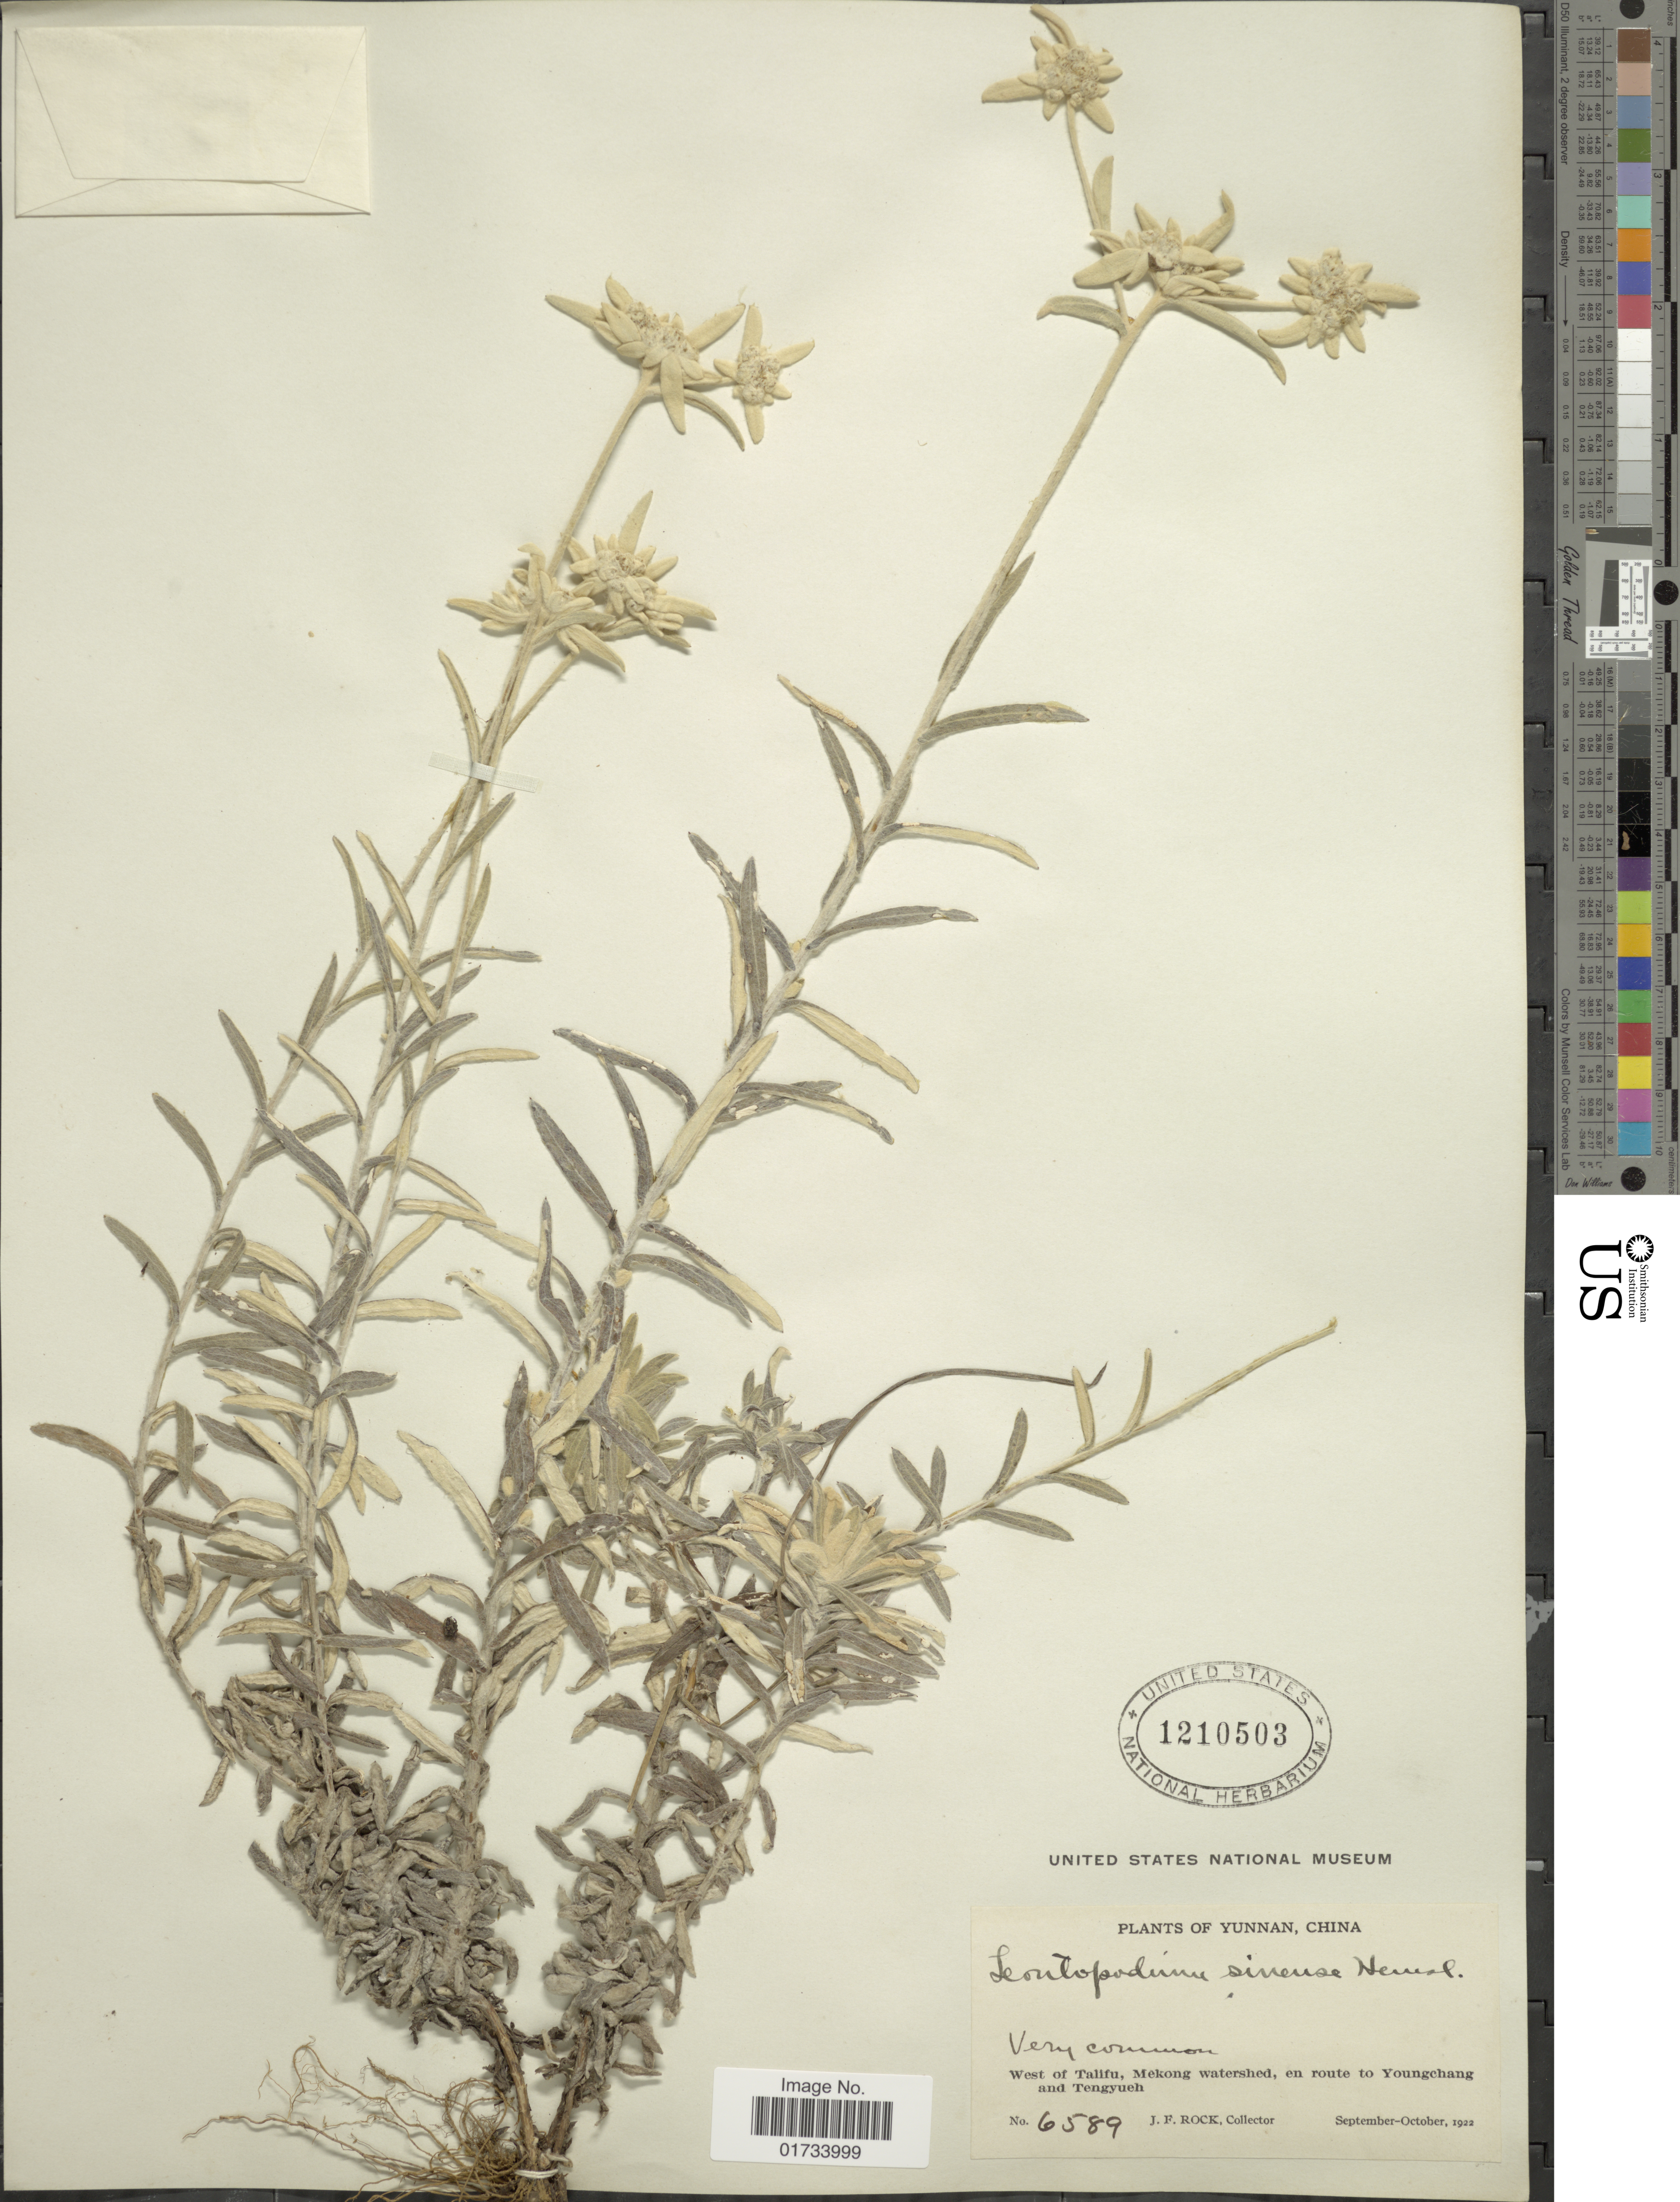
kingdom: Plantae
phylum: Tracheophyta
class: Magnoliopsida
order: Asterales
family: Asteraceae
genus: Leontopodium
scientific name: Leontopodium sinense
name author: Hemsl.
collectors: J. Rock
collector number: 6589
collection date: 1922-09/1922-10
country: China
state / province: Yunnan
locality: West of Talifu, Mekong watershed, en route to Youngchang and Tengyueh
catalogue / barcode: US 1210503